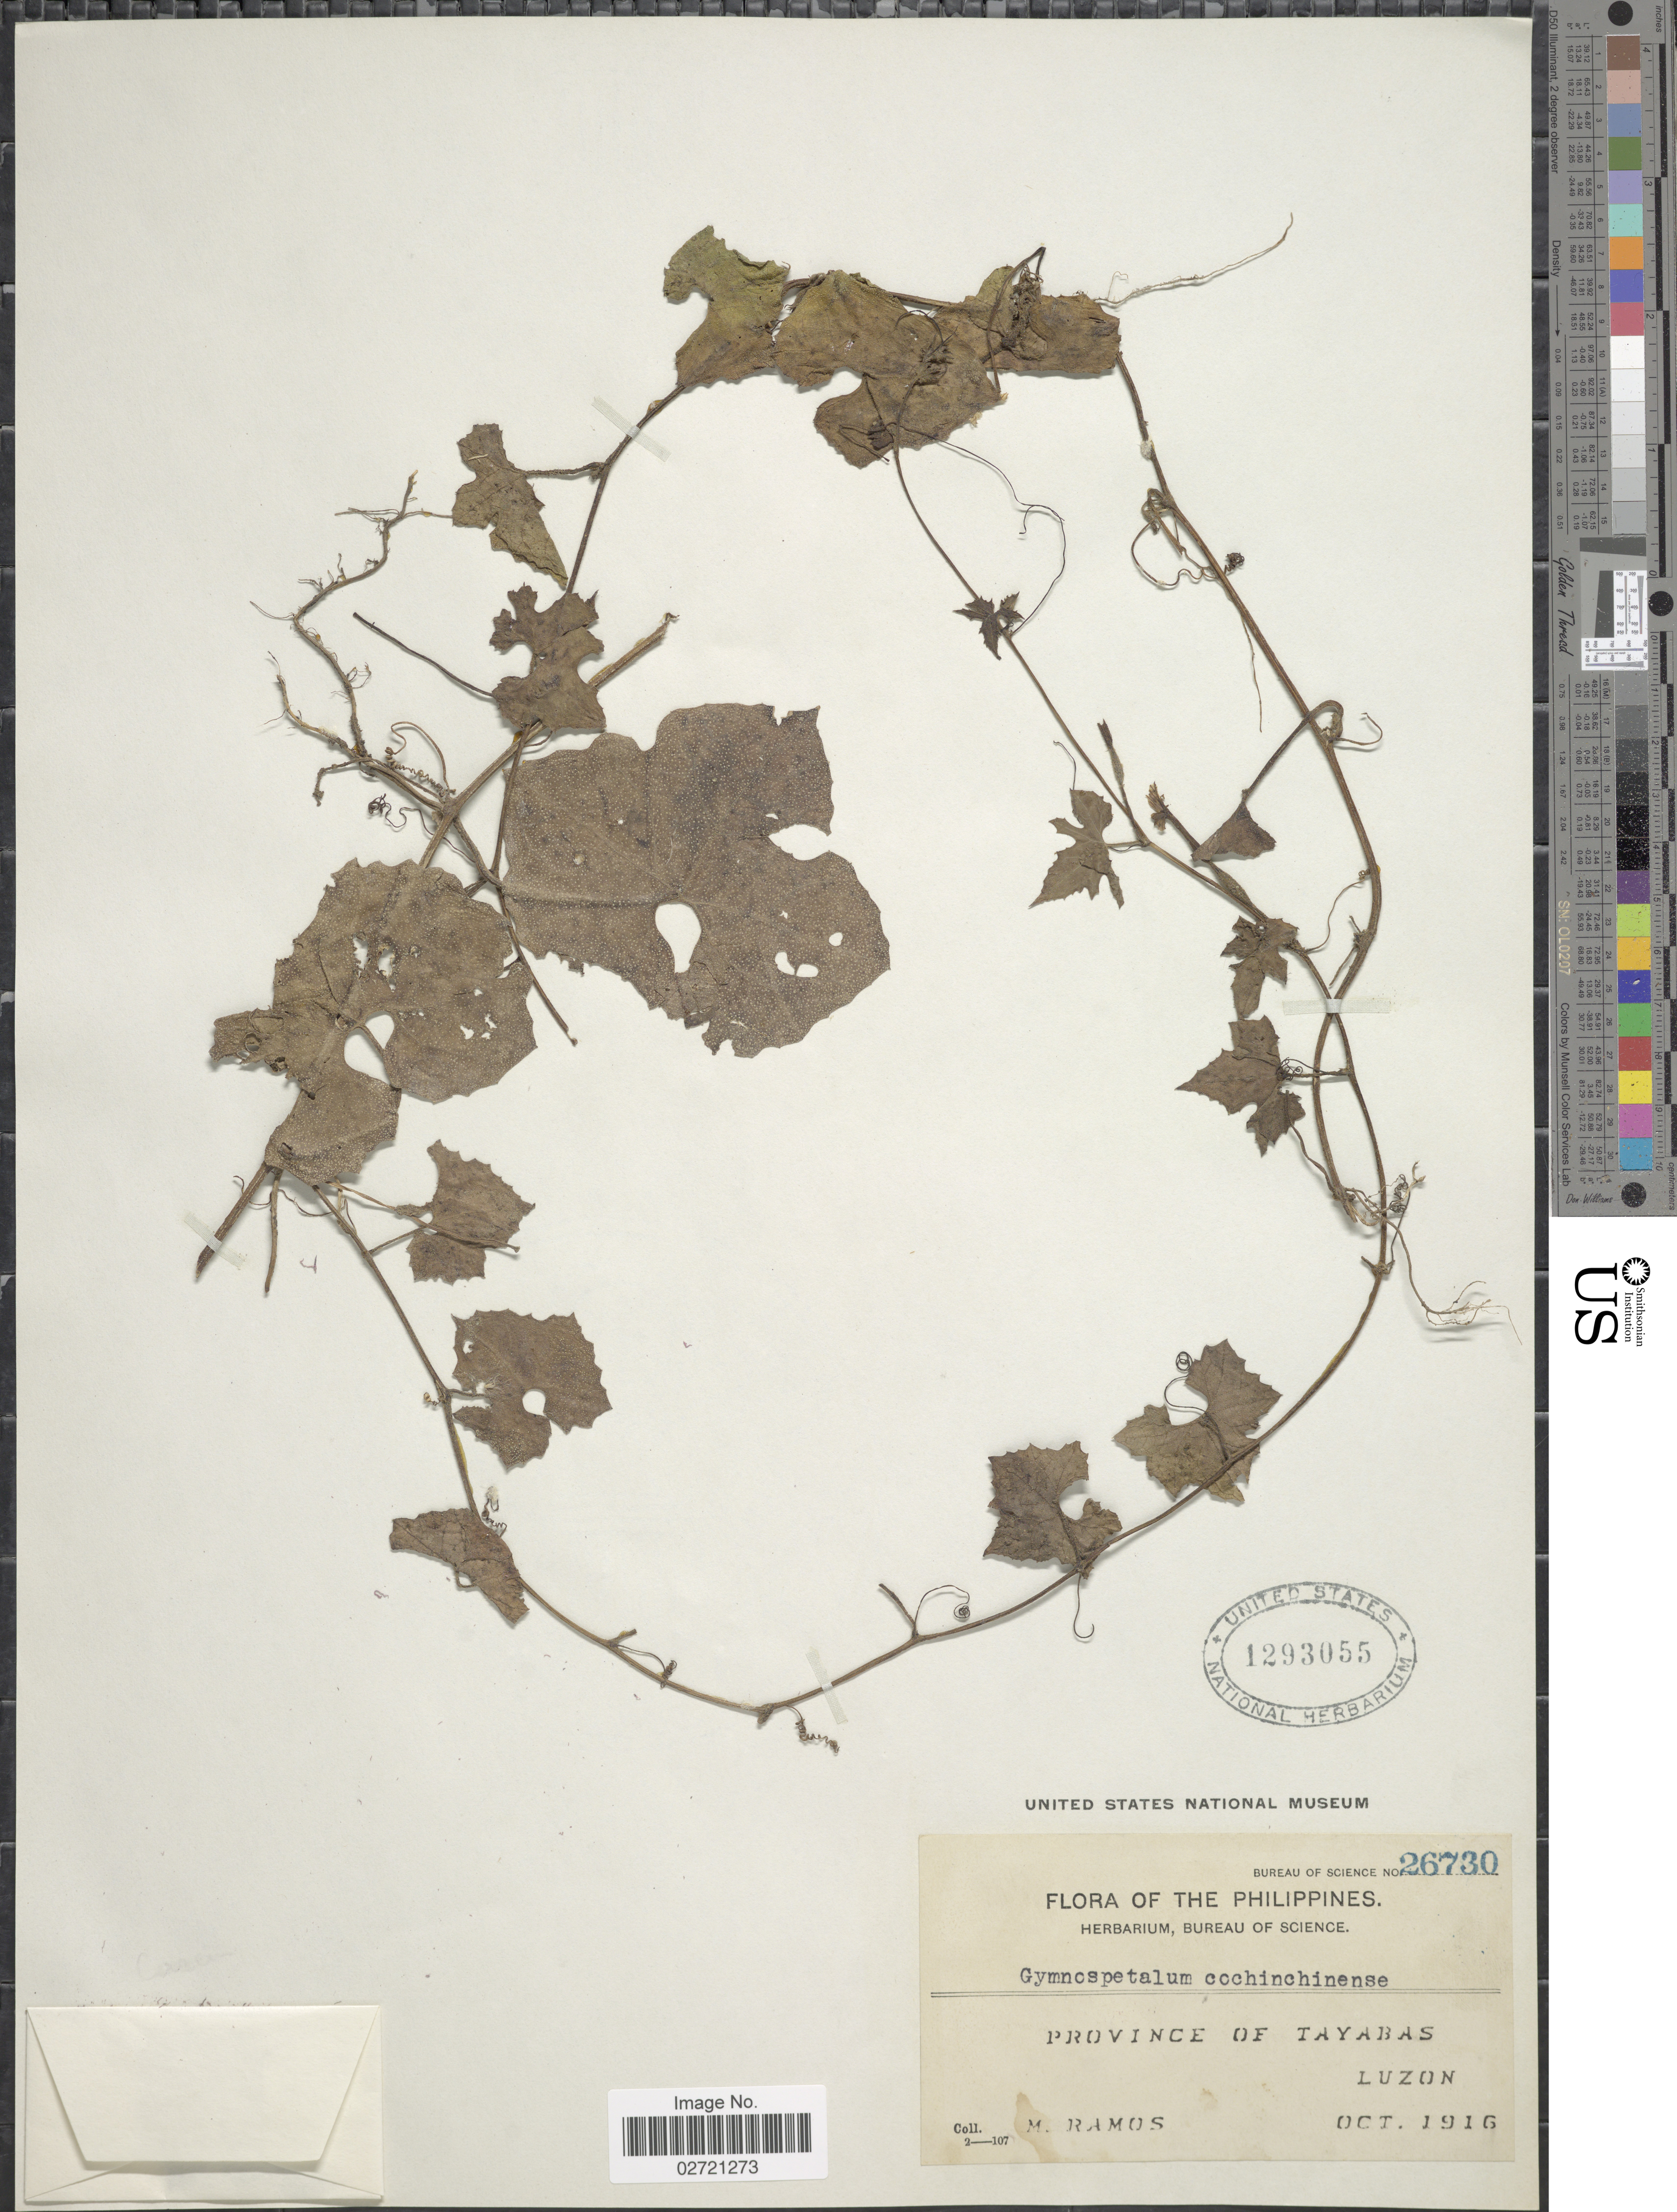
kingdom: Plantae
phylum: Tracheophyta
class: Magnoliopsida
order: Cucurbitales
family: Cucurbitaceae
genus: Trichosanthes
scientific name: Trichosanthes costata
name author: Blume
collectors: M. Ramos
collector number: Bureau of Science 26730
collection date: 1916-10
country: Philippines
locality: Province of Tayabas. Luzon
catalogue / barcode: US 1293055